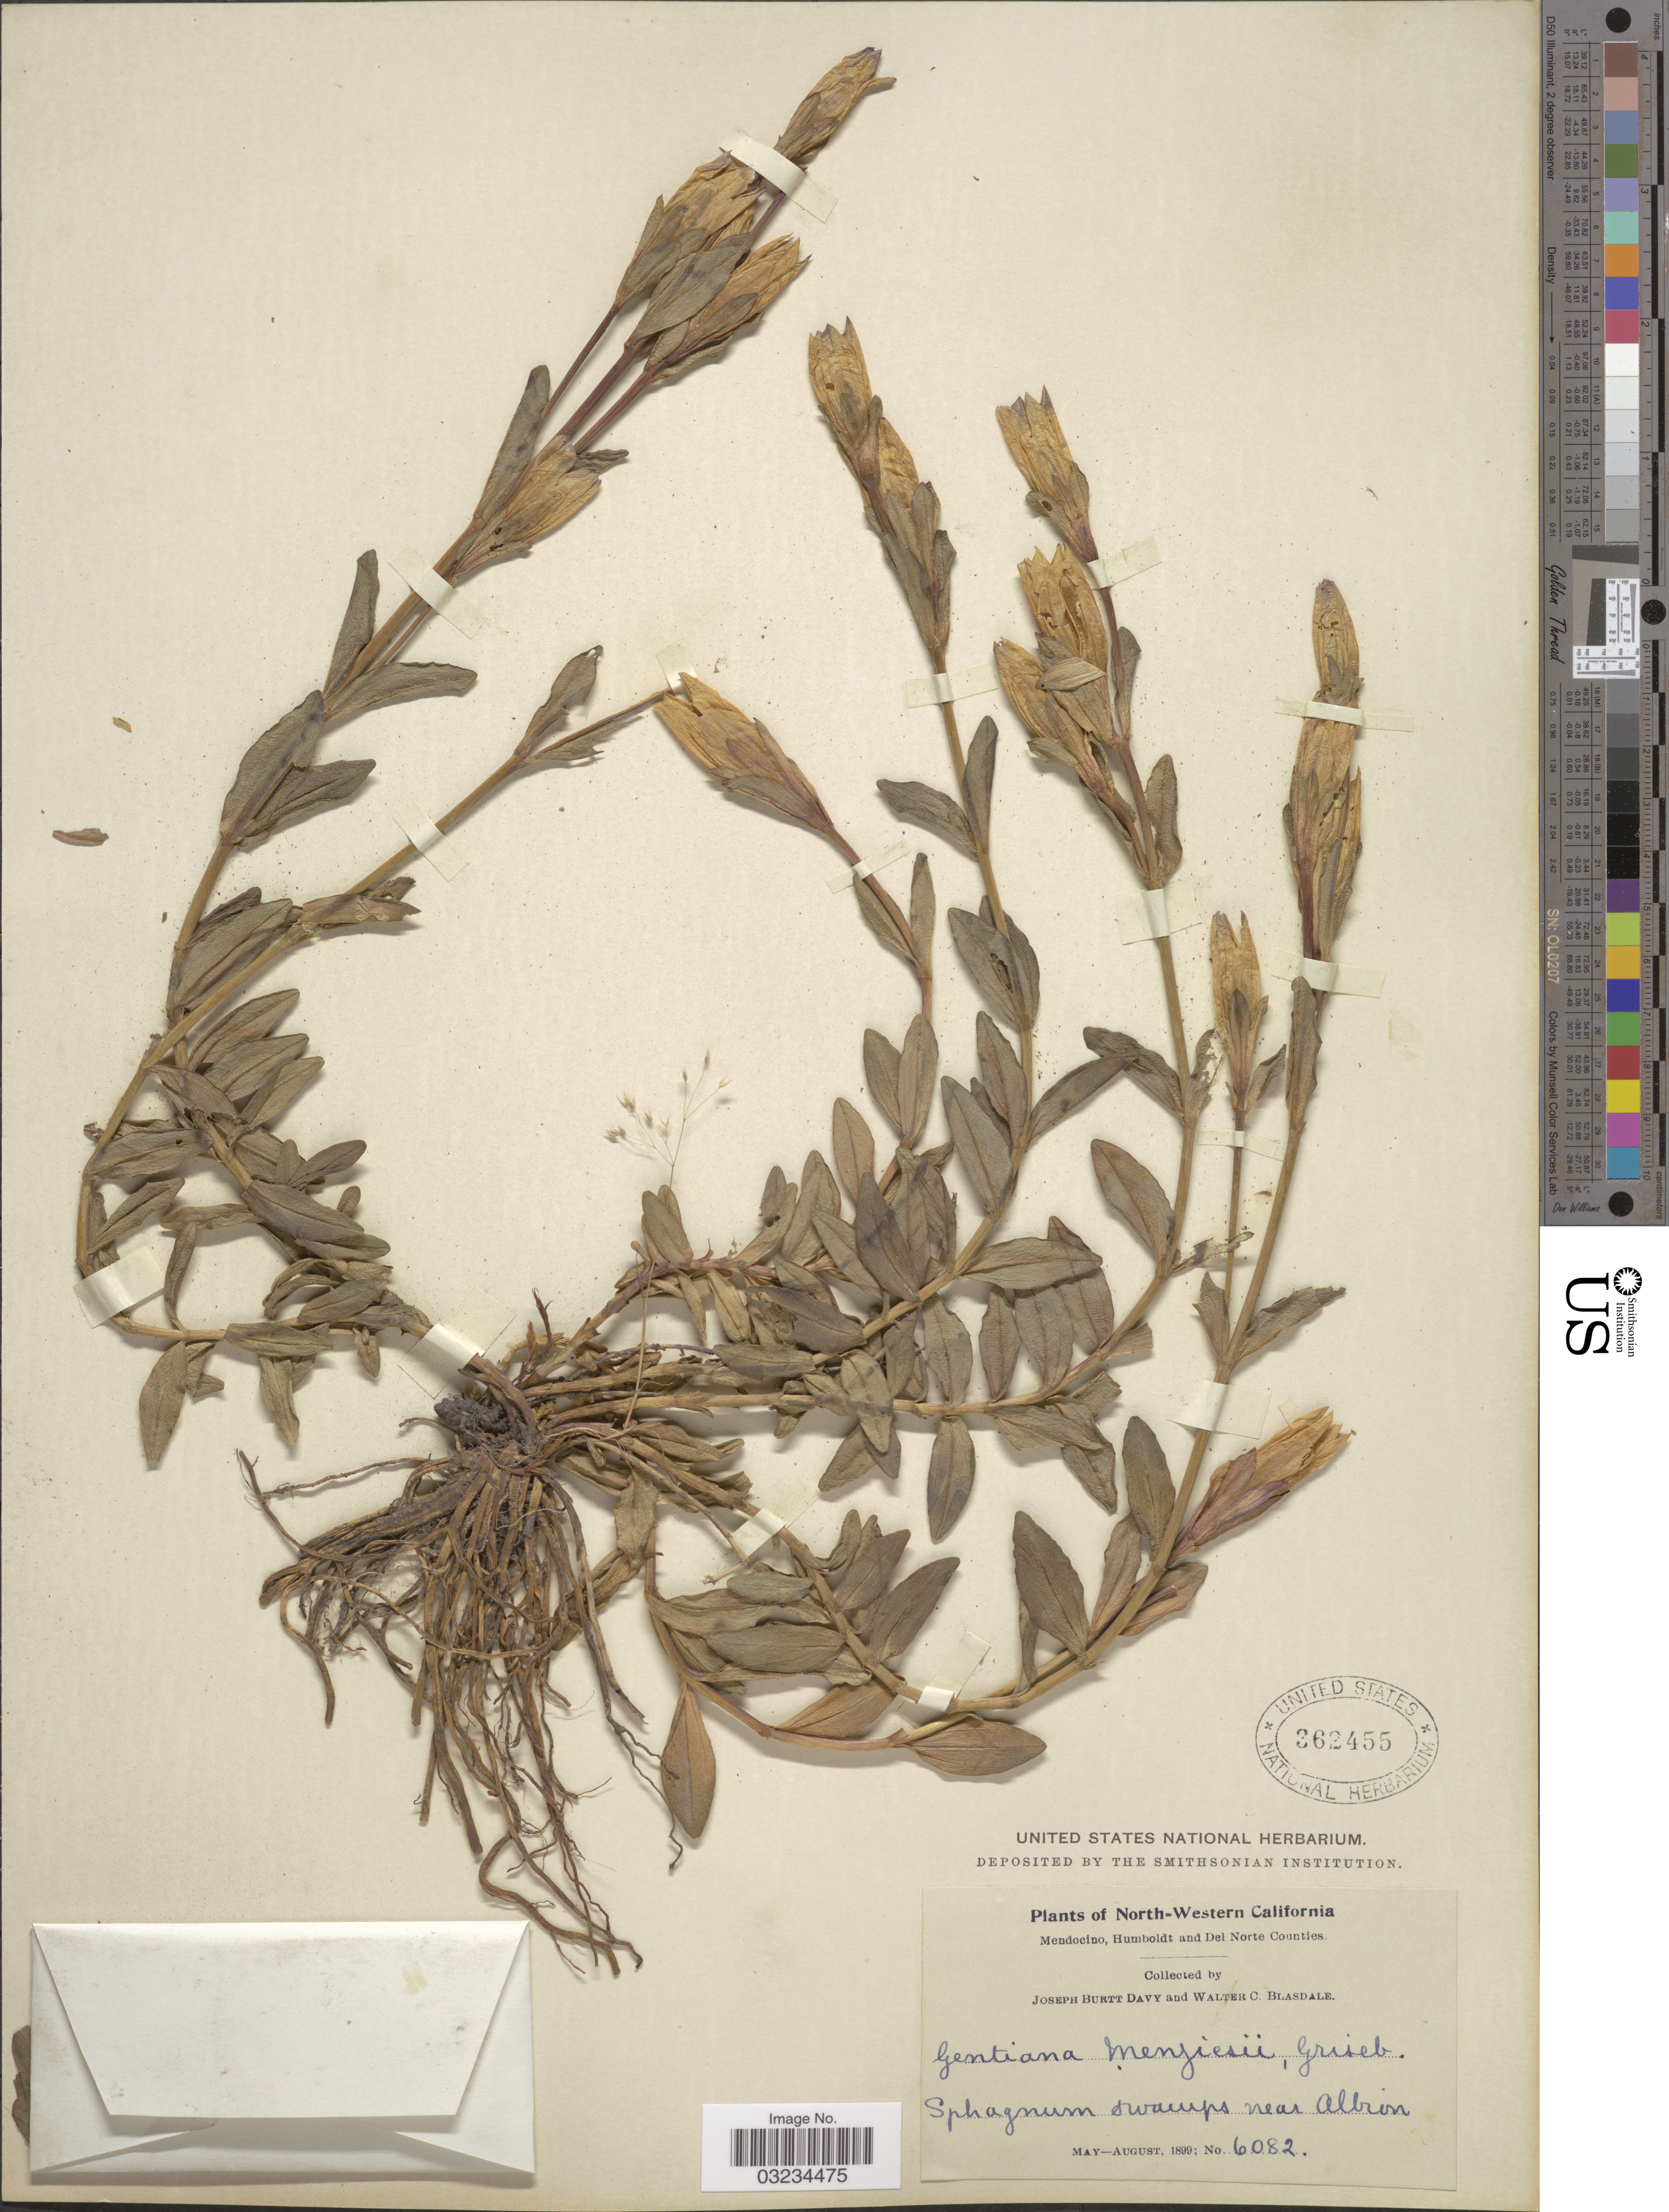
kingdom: Plantae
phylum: Tracheophyta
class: Magnoliopsida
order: Gentianales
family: Gentianaceae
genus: Gentiana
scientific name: Gentiana menziesii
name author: Griseb.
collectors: J. Burtt Davy & W. Blasdale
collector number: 6082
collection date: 1899-05/1899-08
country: United States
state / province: California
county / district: Mendocino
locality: North-western California. Mendocino, Humboldt and Del Norte Counties. Sphagnum swamps near Albion.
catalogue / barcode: US 362455